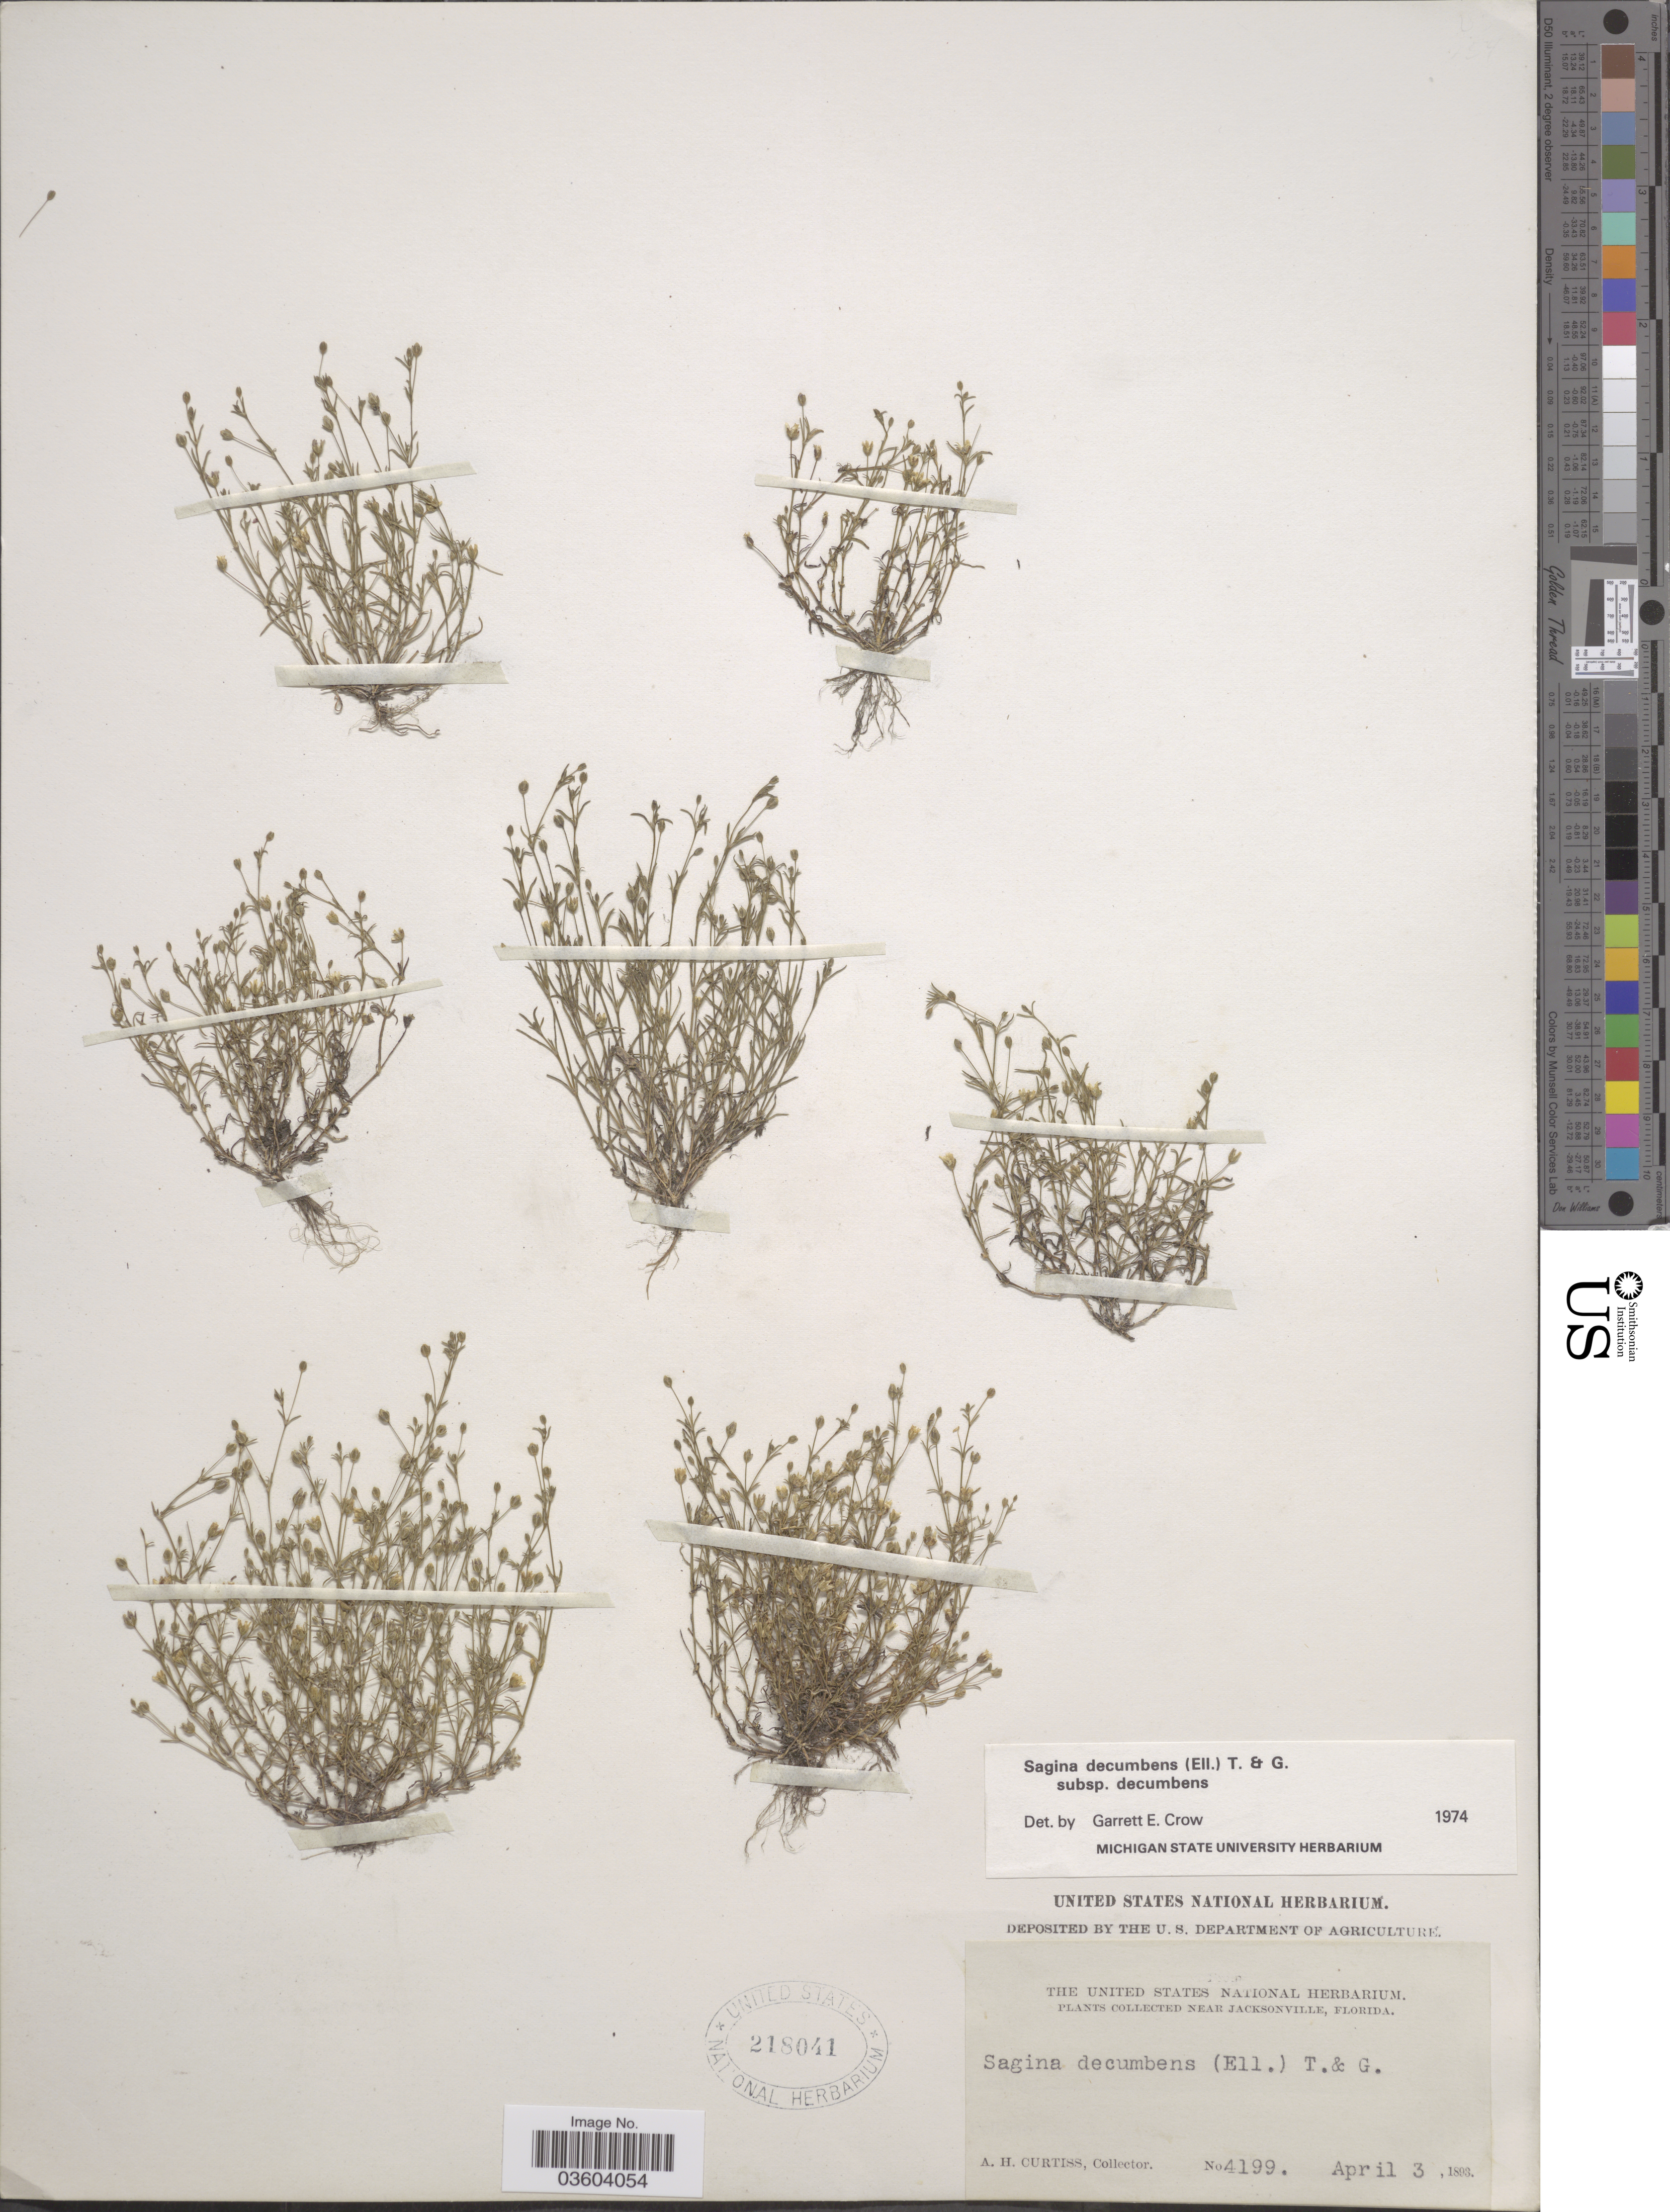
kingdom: Plantae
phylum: Tracheophyta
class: Magnoliopsida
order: Caryophyllales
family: Caryophyllaceae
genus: Sagina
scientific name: Sagina decumbens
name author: (Elliott) Torr. & A. Gray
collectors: A. H. Curtiss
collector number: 4199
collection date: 1893-04-03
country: United States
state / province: Florida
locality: Near Jacksonville.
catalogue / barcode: US 218041